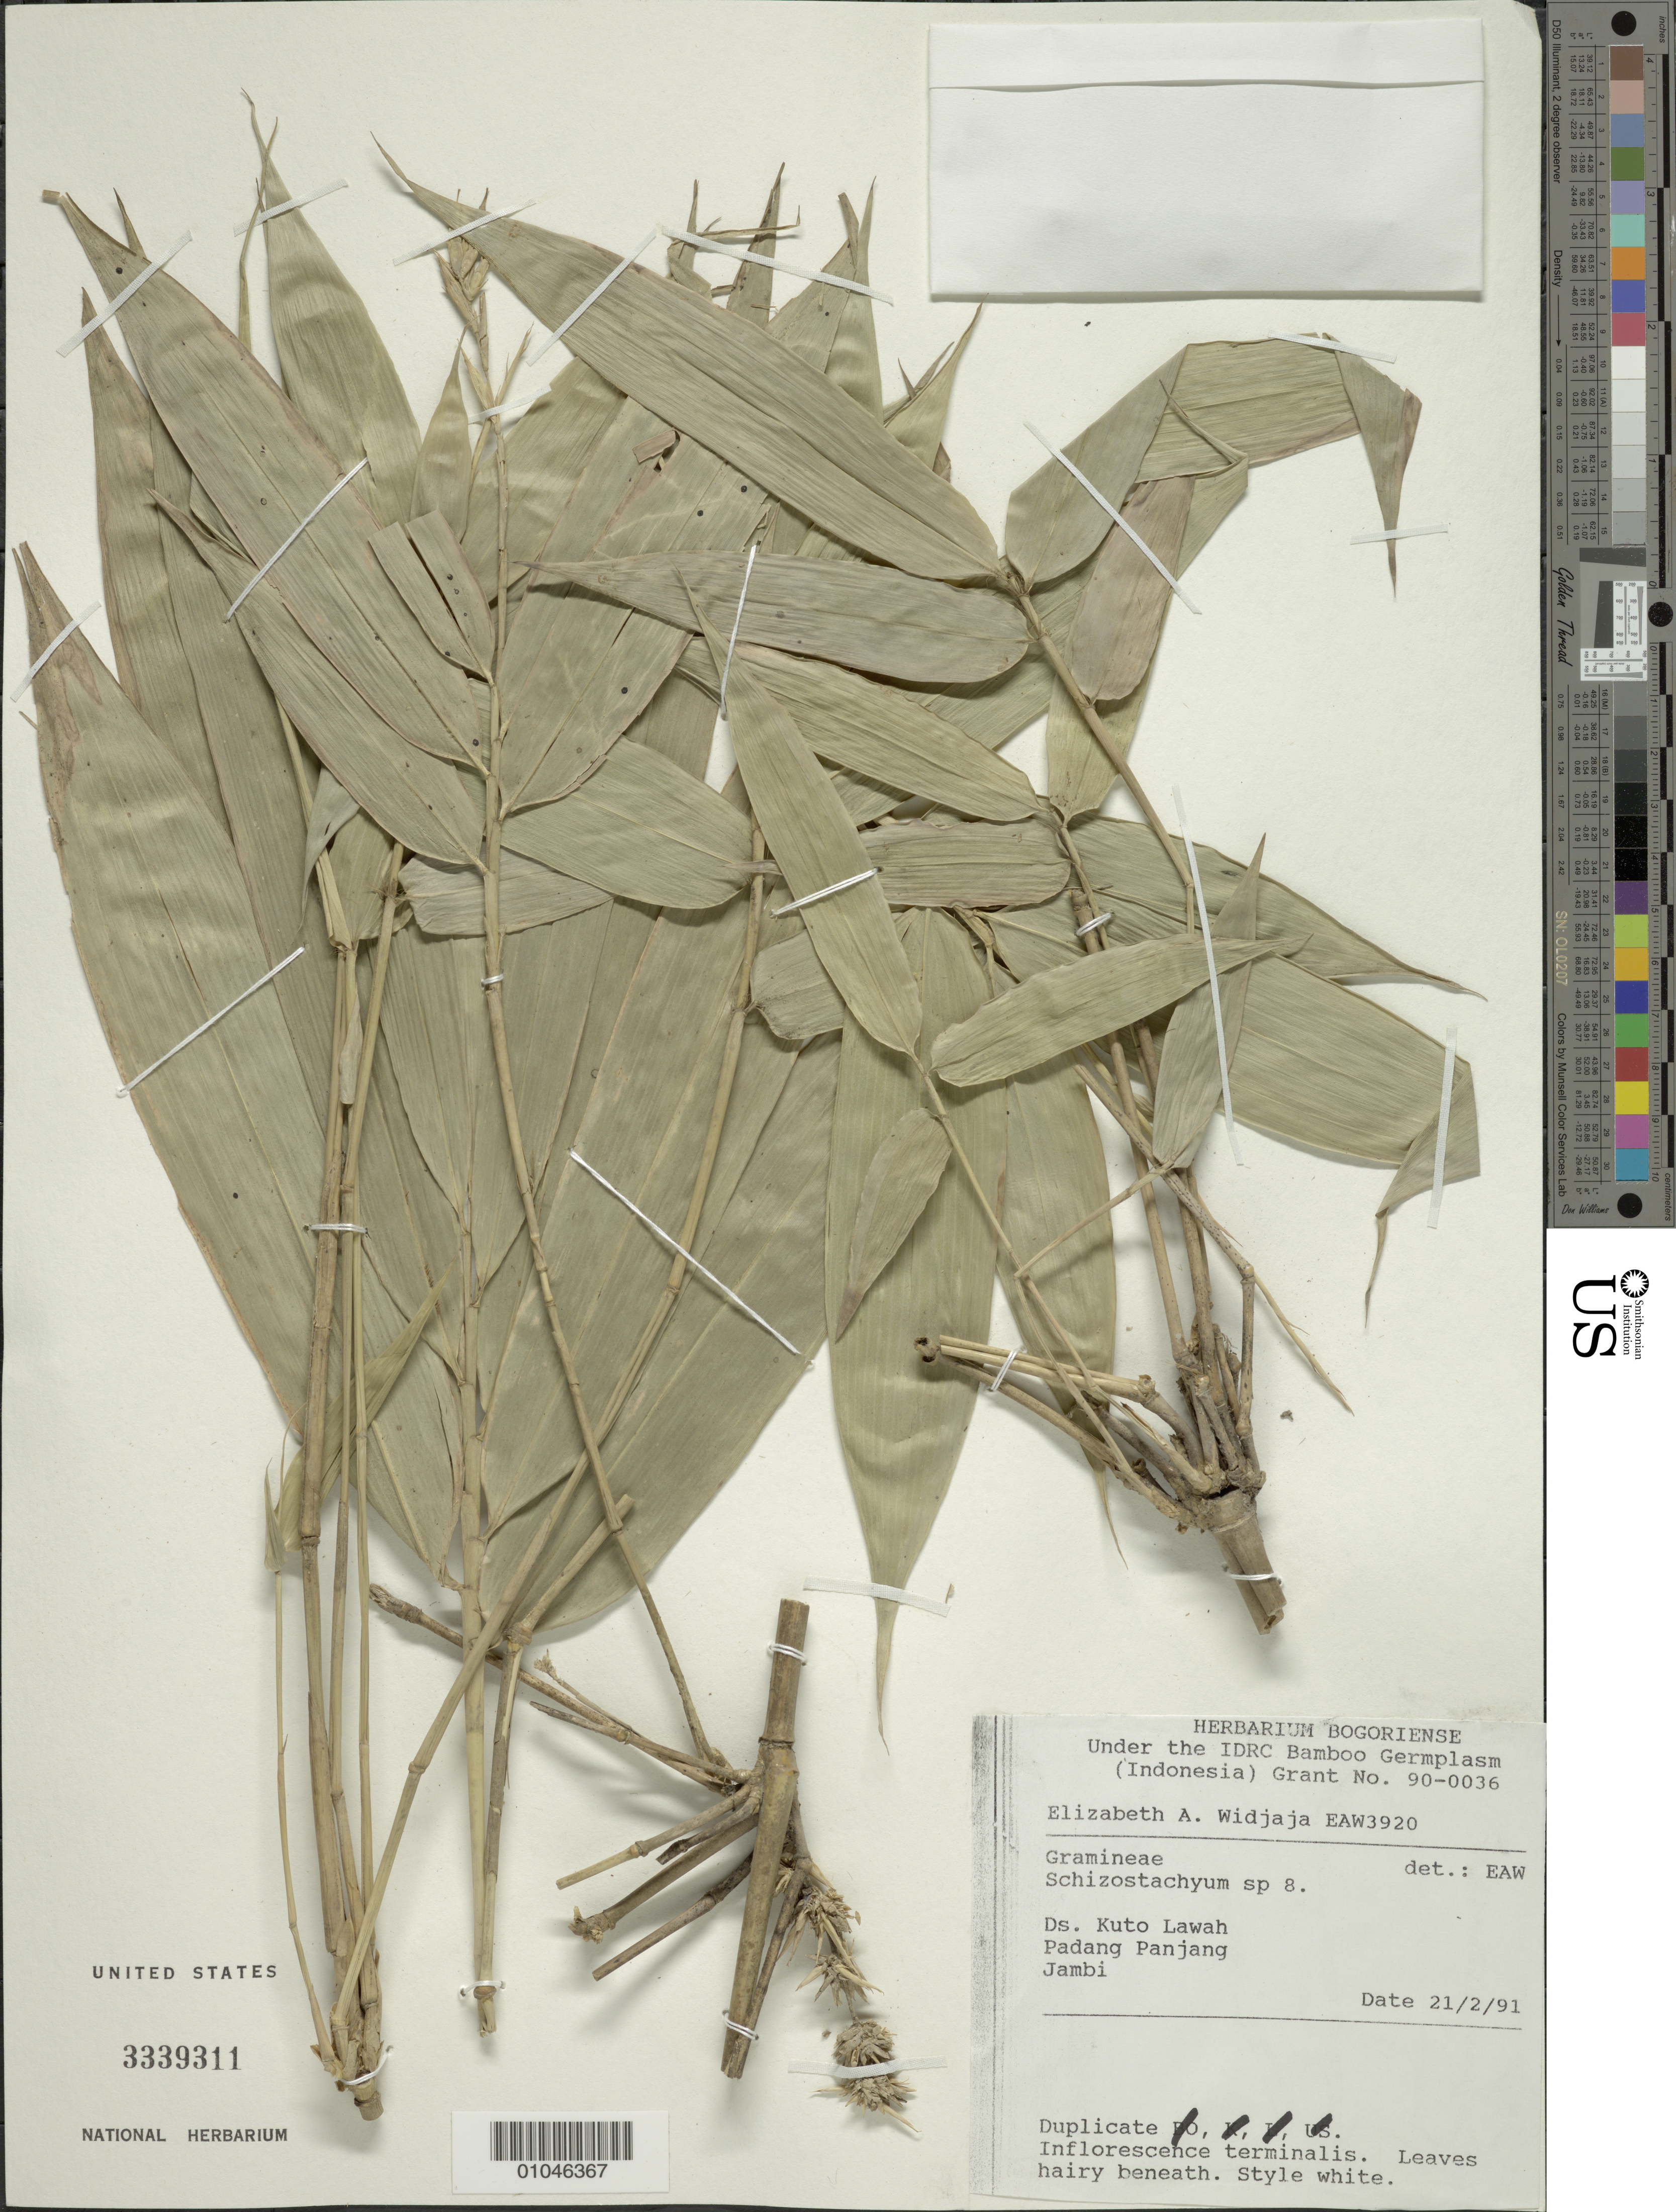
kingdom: Plantae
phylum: Tracheophyta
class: Liliopsida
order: Poales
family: Poaceae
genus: Schizostachyum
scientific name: Schizostachyum sp.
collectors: E. A. Widjaja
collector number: EAW 3920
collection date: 1991-02-21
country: Indonesia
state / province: Sumatra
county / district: Jambi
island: Sumatra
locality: Ds. Kuto Lawah, Padang Panjang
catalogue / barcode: US 3339311